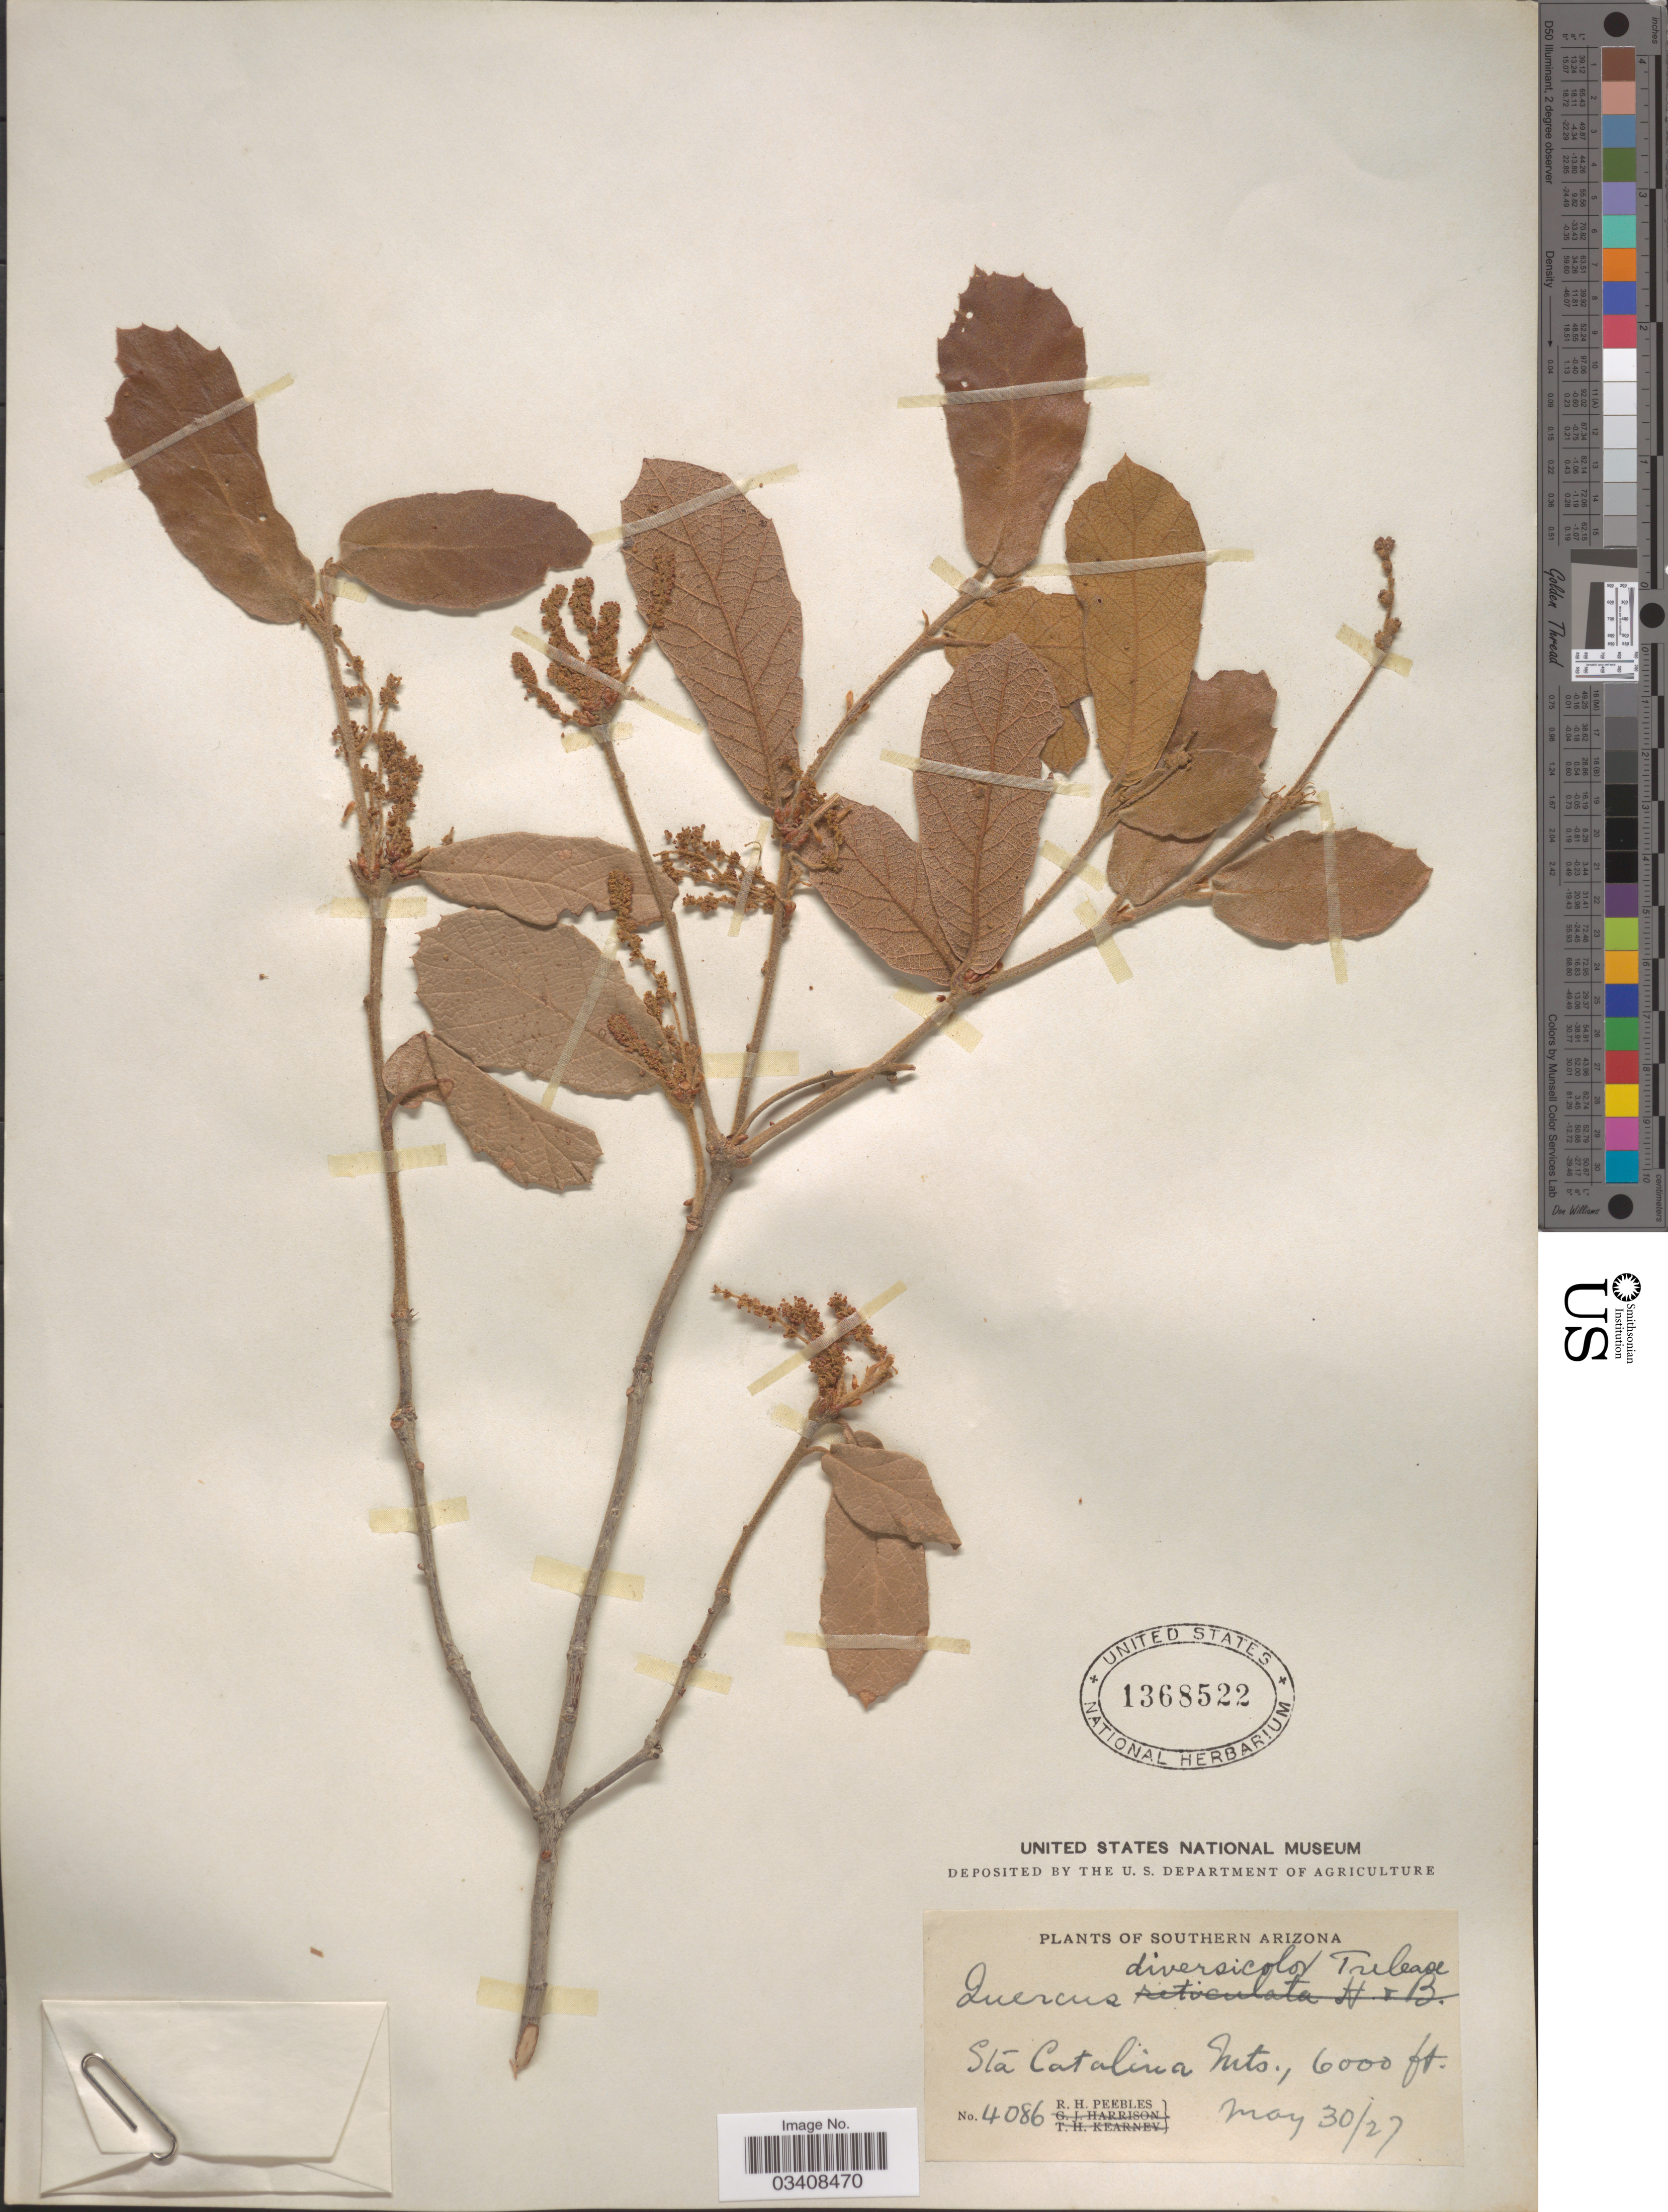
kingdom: Plantae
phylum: Tracheophyta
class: Magnoliopsida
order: Fagales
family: Fagaceae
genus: Quercus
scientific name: Quercus rugosa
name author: Née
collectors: R. H. Peebles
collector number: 4086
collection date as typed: Transcribed d/m/y: 30/5/27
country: United States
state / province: Arizona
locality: Southern Arizona. Sta Catalina Mts.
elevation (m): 1829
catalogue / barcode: US 1368522